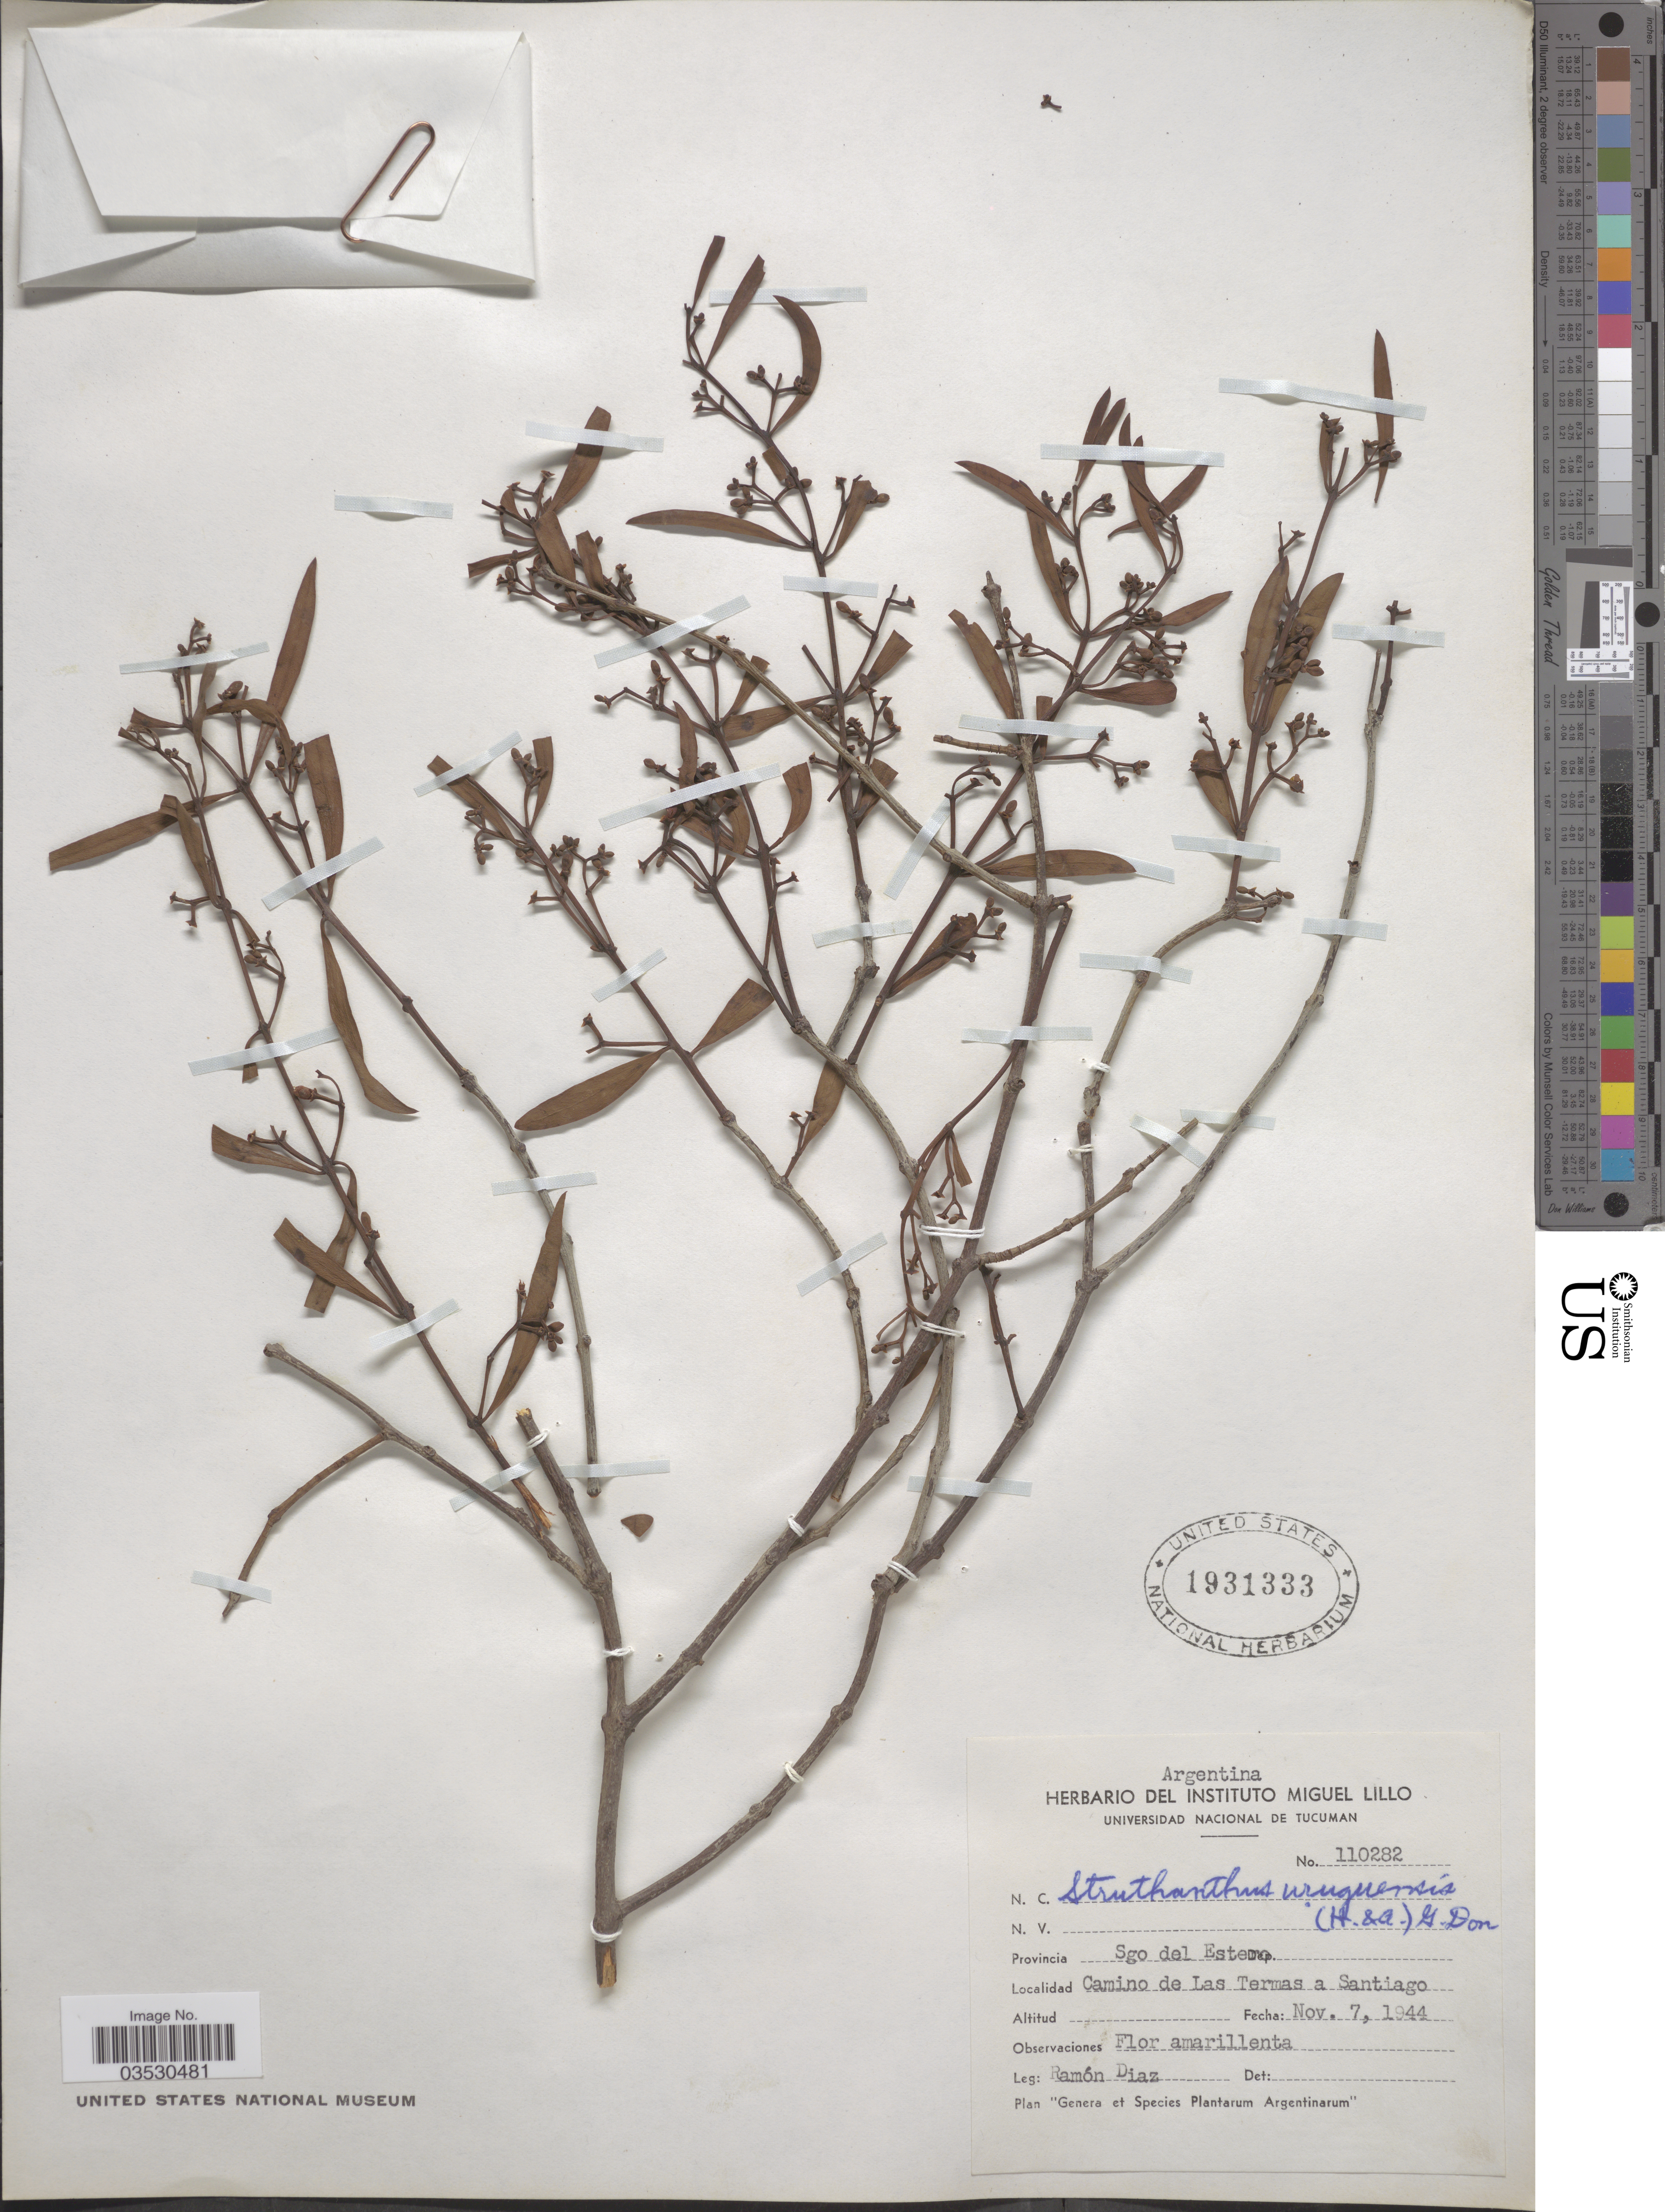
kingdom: Plantae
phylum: Tracheophyta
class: Magnoliopsida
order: Santalales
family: Loranthaceae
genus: Struthanthus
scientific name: Struthanthus uraguensis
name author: G. Don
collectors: R. Diaz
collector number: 110282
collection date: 1944-11-07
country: Argentina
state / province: Santiago del Estero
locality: Camino de Las Termas a Santiago.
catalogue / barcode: US 1931333